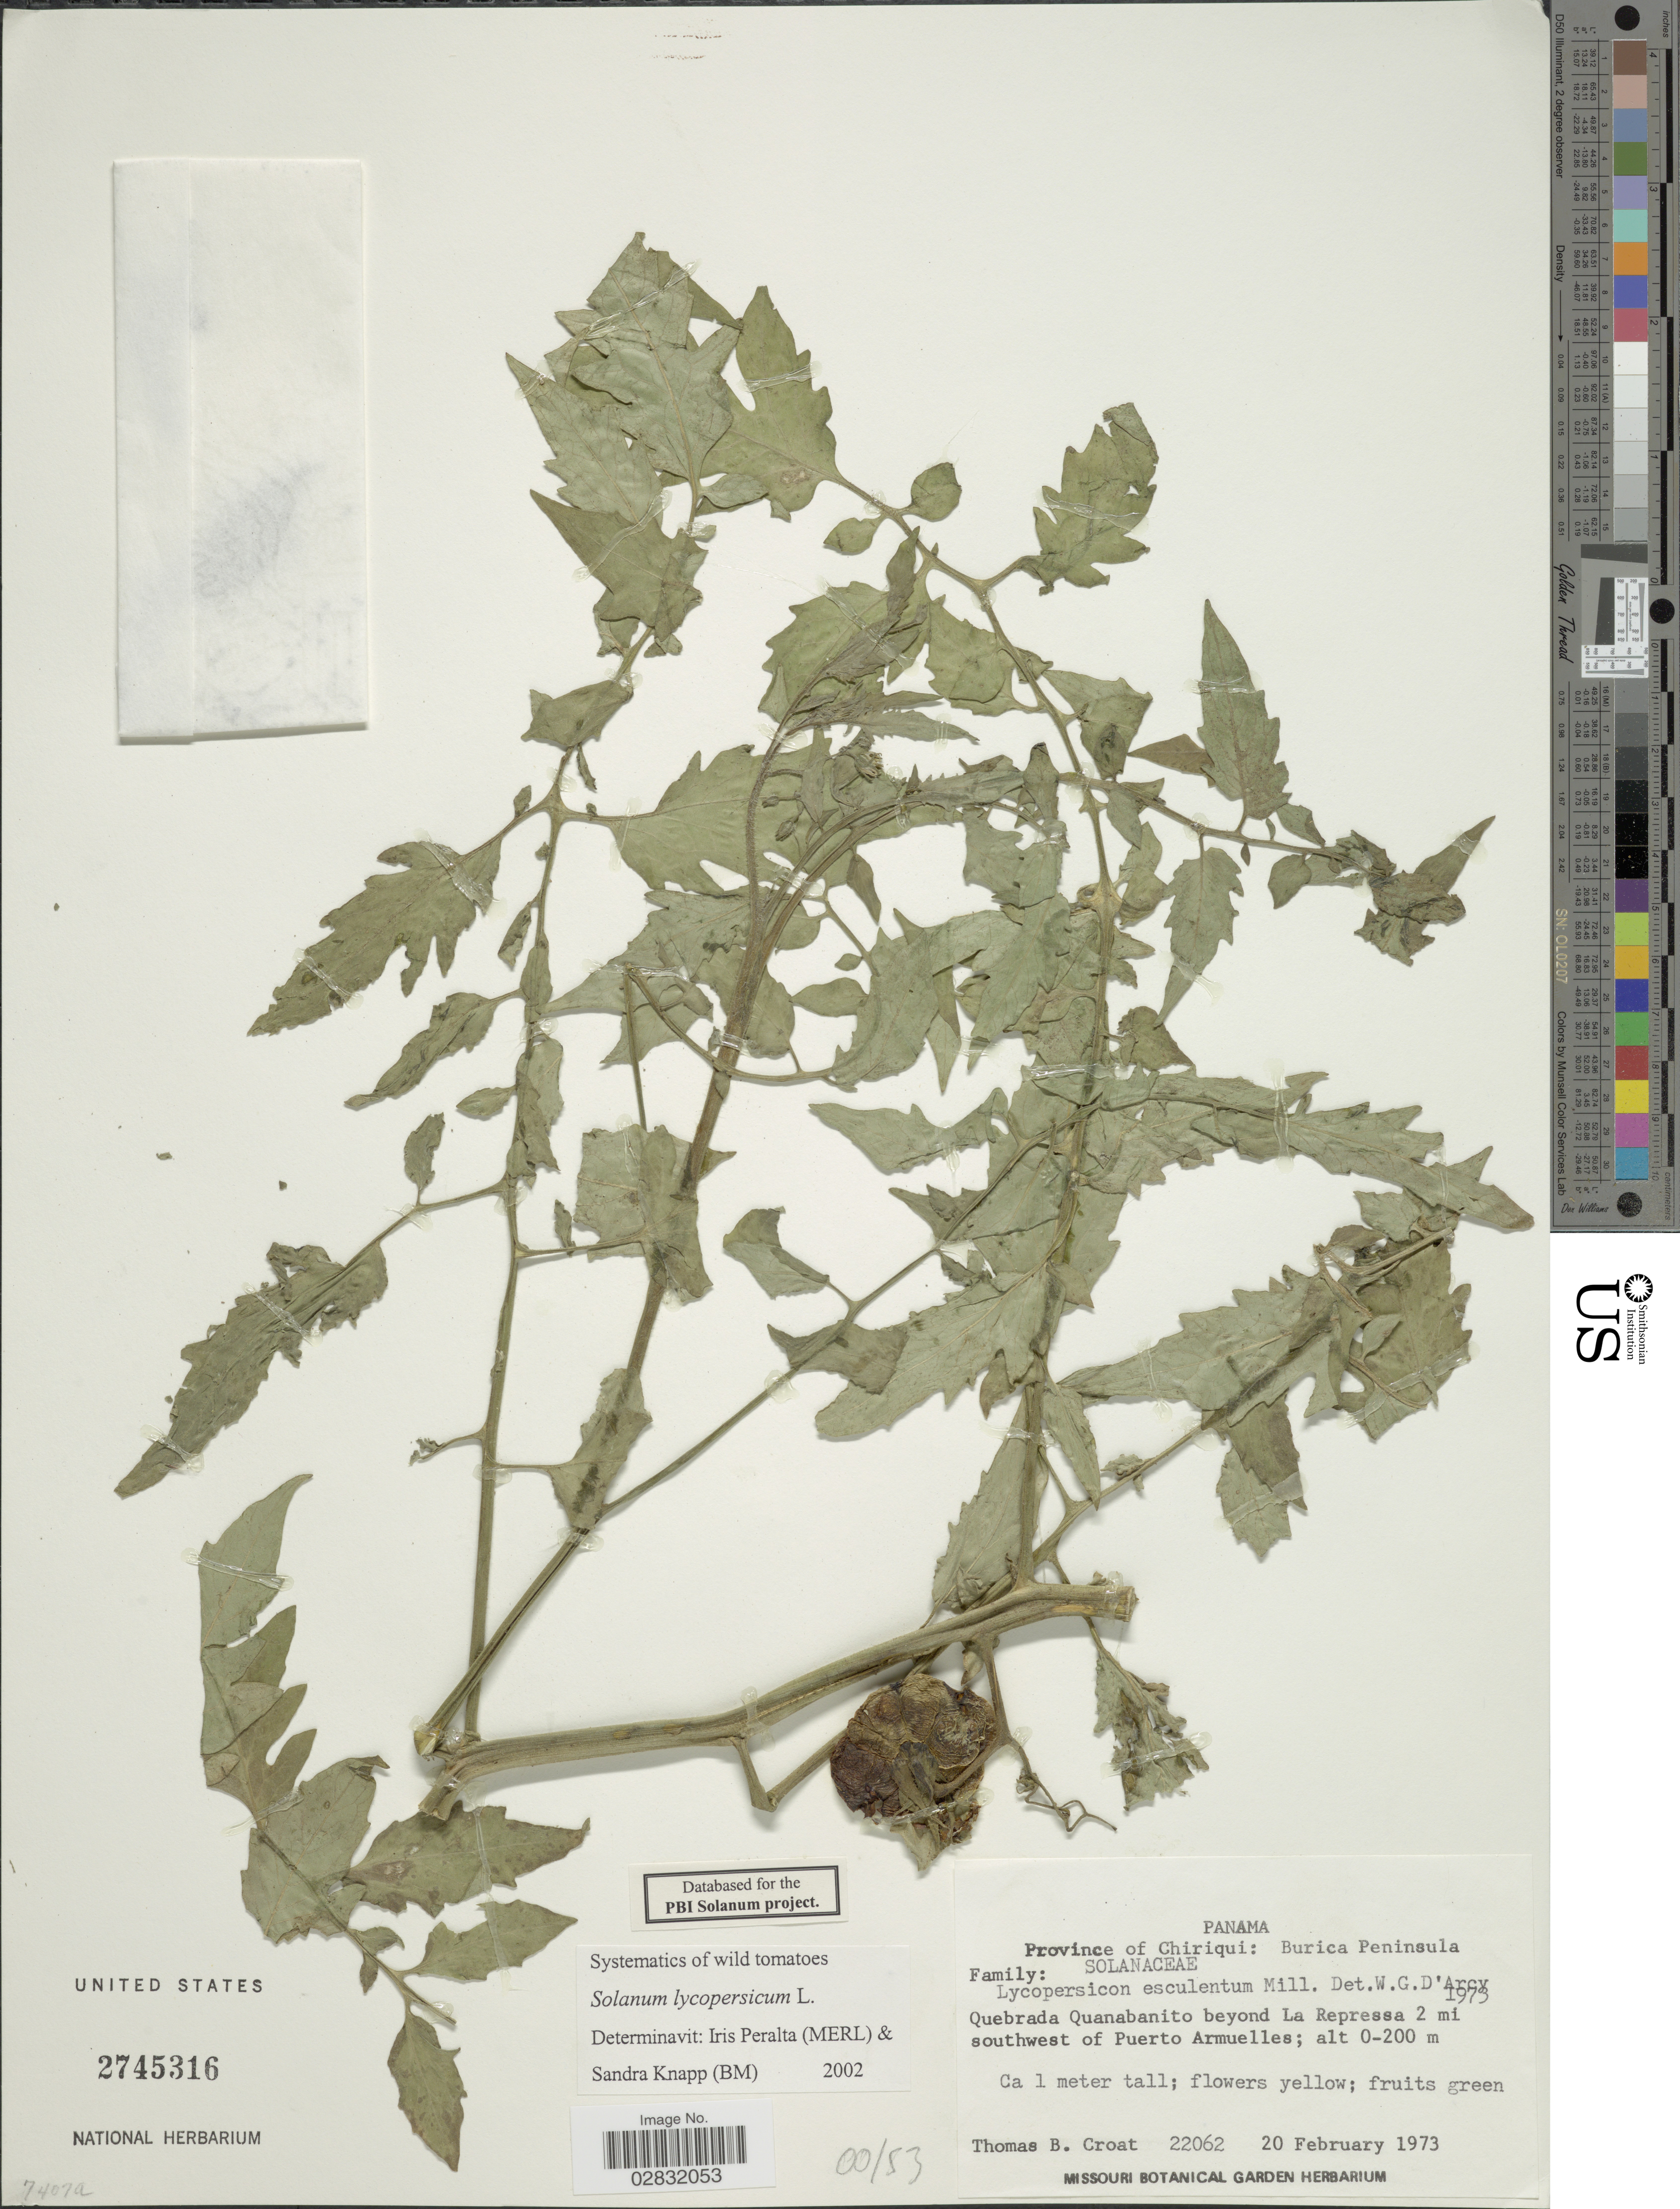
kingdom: Plantae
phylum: Tracheophyta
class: Magnoliopsida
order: Solanales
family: Solanaceae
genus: Solanum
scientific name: Solanum lycopersicum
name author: L.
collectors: T. B. Croat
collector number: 22062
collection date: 1973-02-20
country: Panama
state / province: Chiriqui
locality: Province of Chiriqui: Burica Peninsula. Quebrada Quanabanito beyond La Repressa 2 mi southwest of Puerto Armuelles.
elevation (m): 0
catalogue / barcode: US 2745316